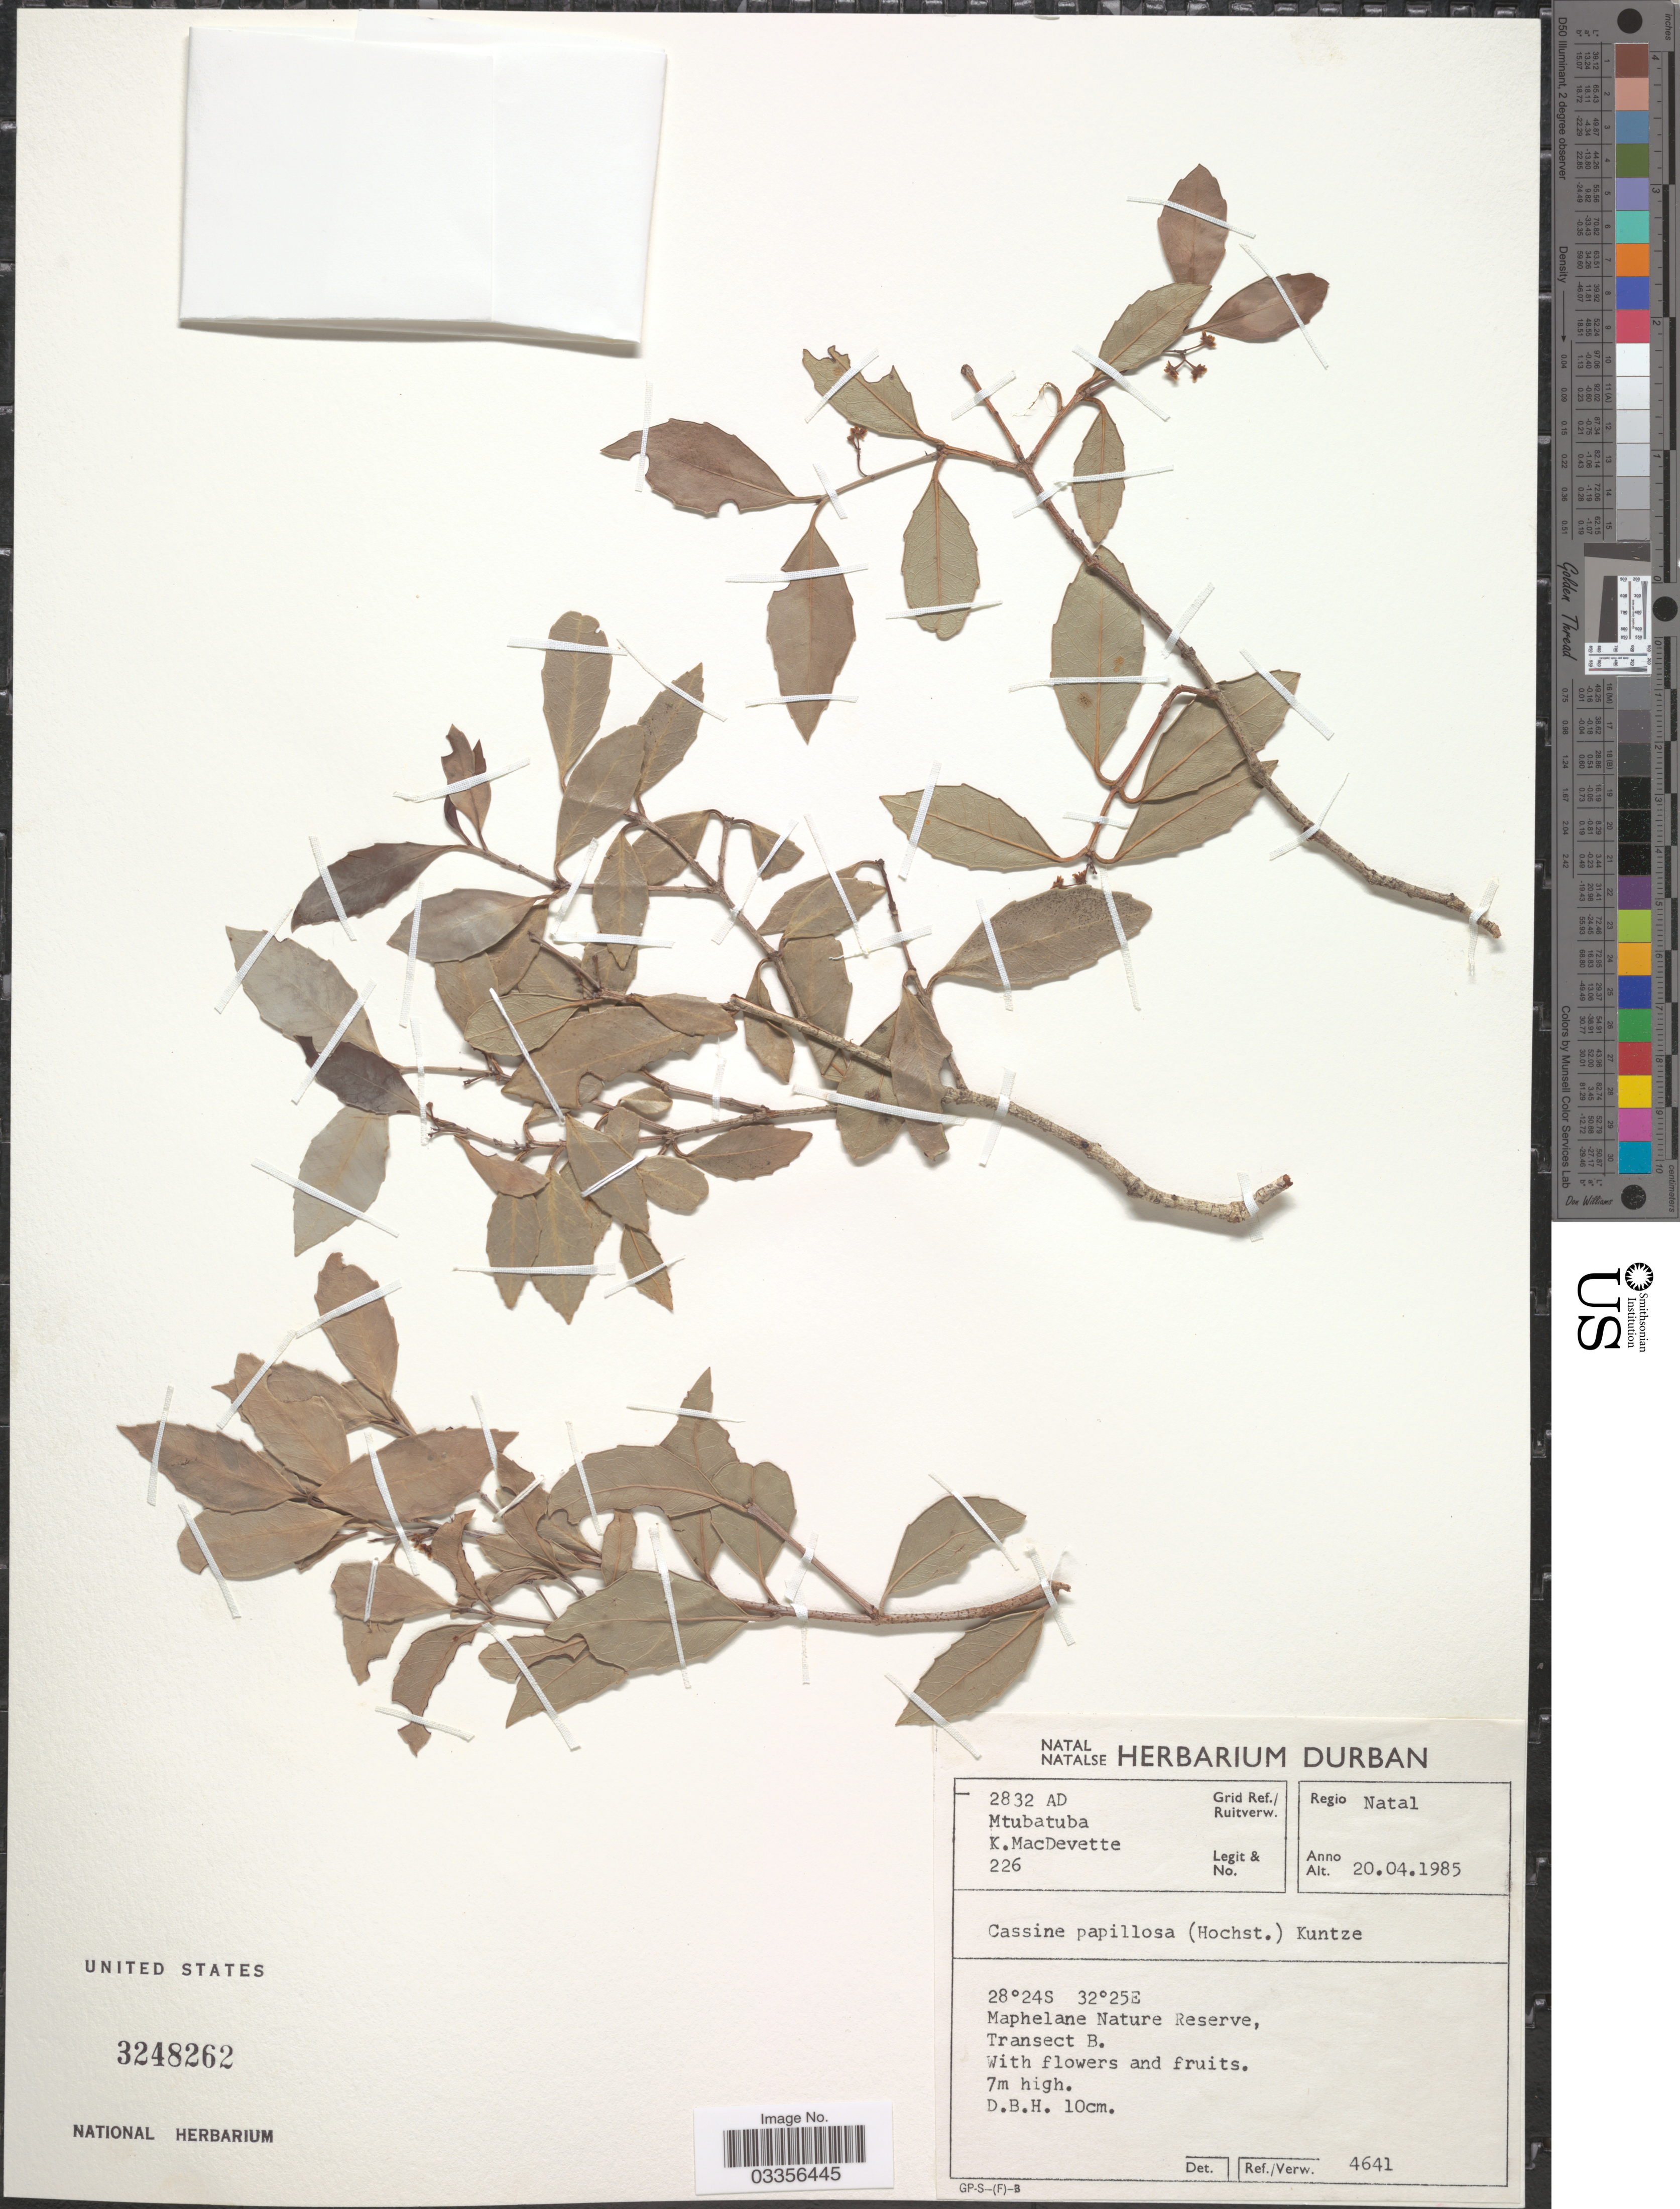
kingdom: Plantae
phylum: Tracheophyta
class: Magnoliopsida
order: Celastrales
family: Celastraceae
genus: Cassine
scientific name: Cassine papillosa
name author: (Hochst.) Kuntze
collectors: K. MacDevette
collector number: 226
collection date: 1985-04-20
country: South Africa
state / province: KwaZulu-Natal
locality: Grid Ref./Ruitverw. 2832 AD Mtubatuba, Regio Natal, Maphelane Nature Reserve, Transect B.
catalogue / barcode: US 3248262